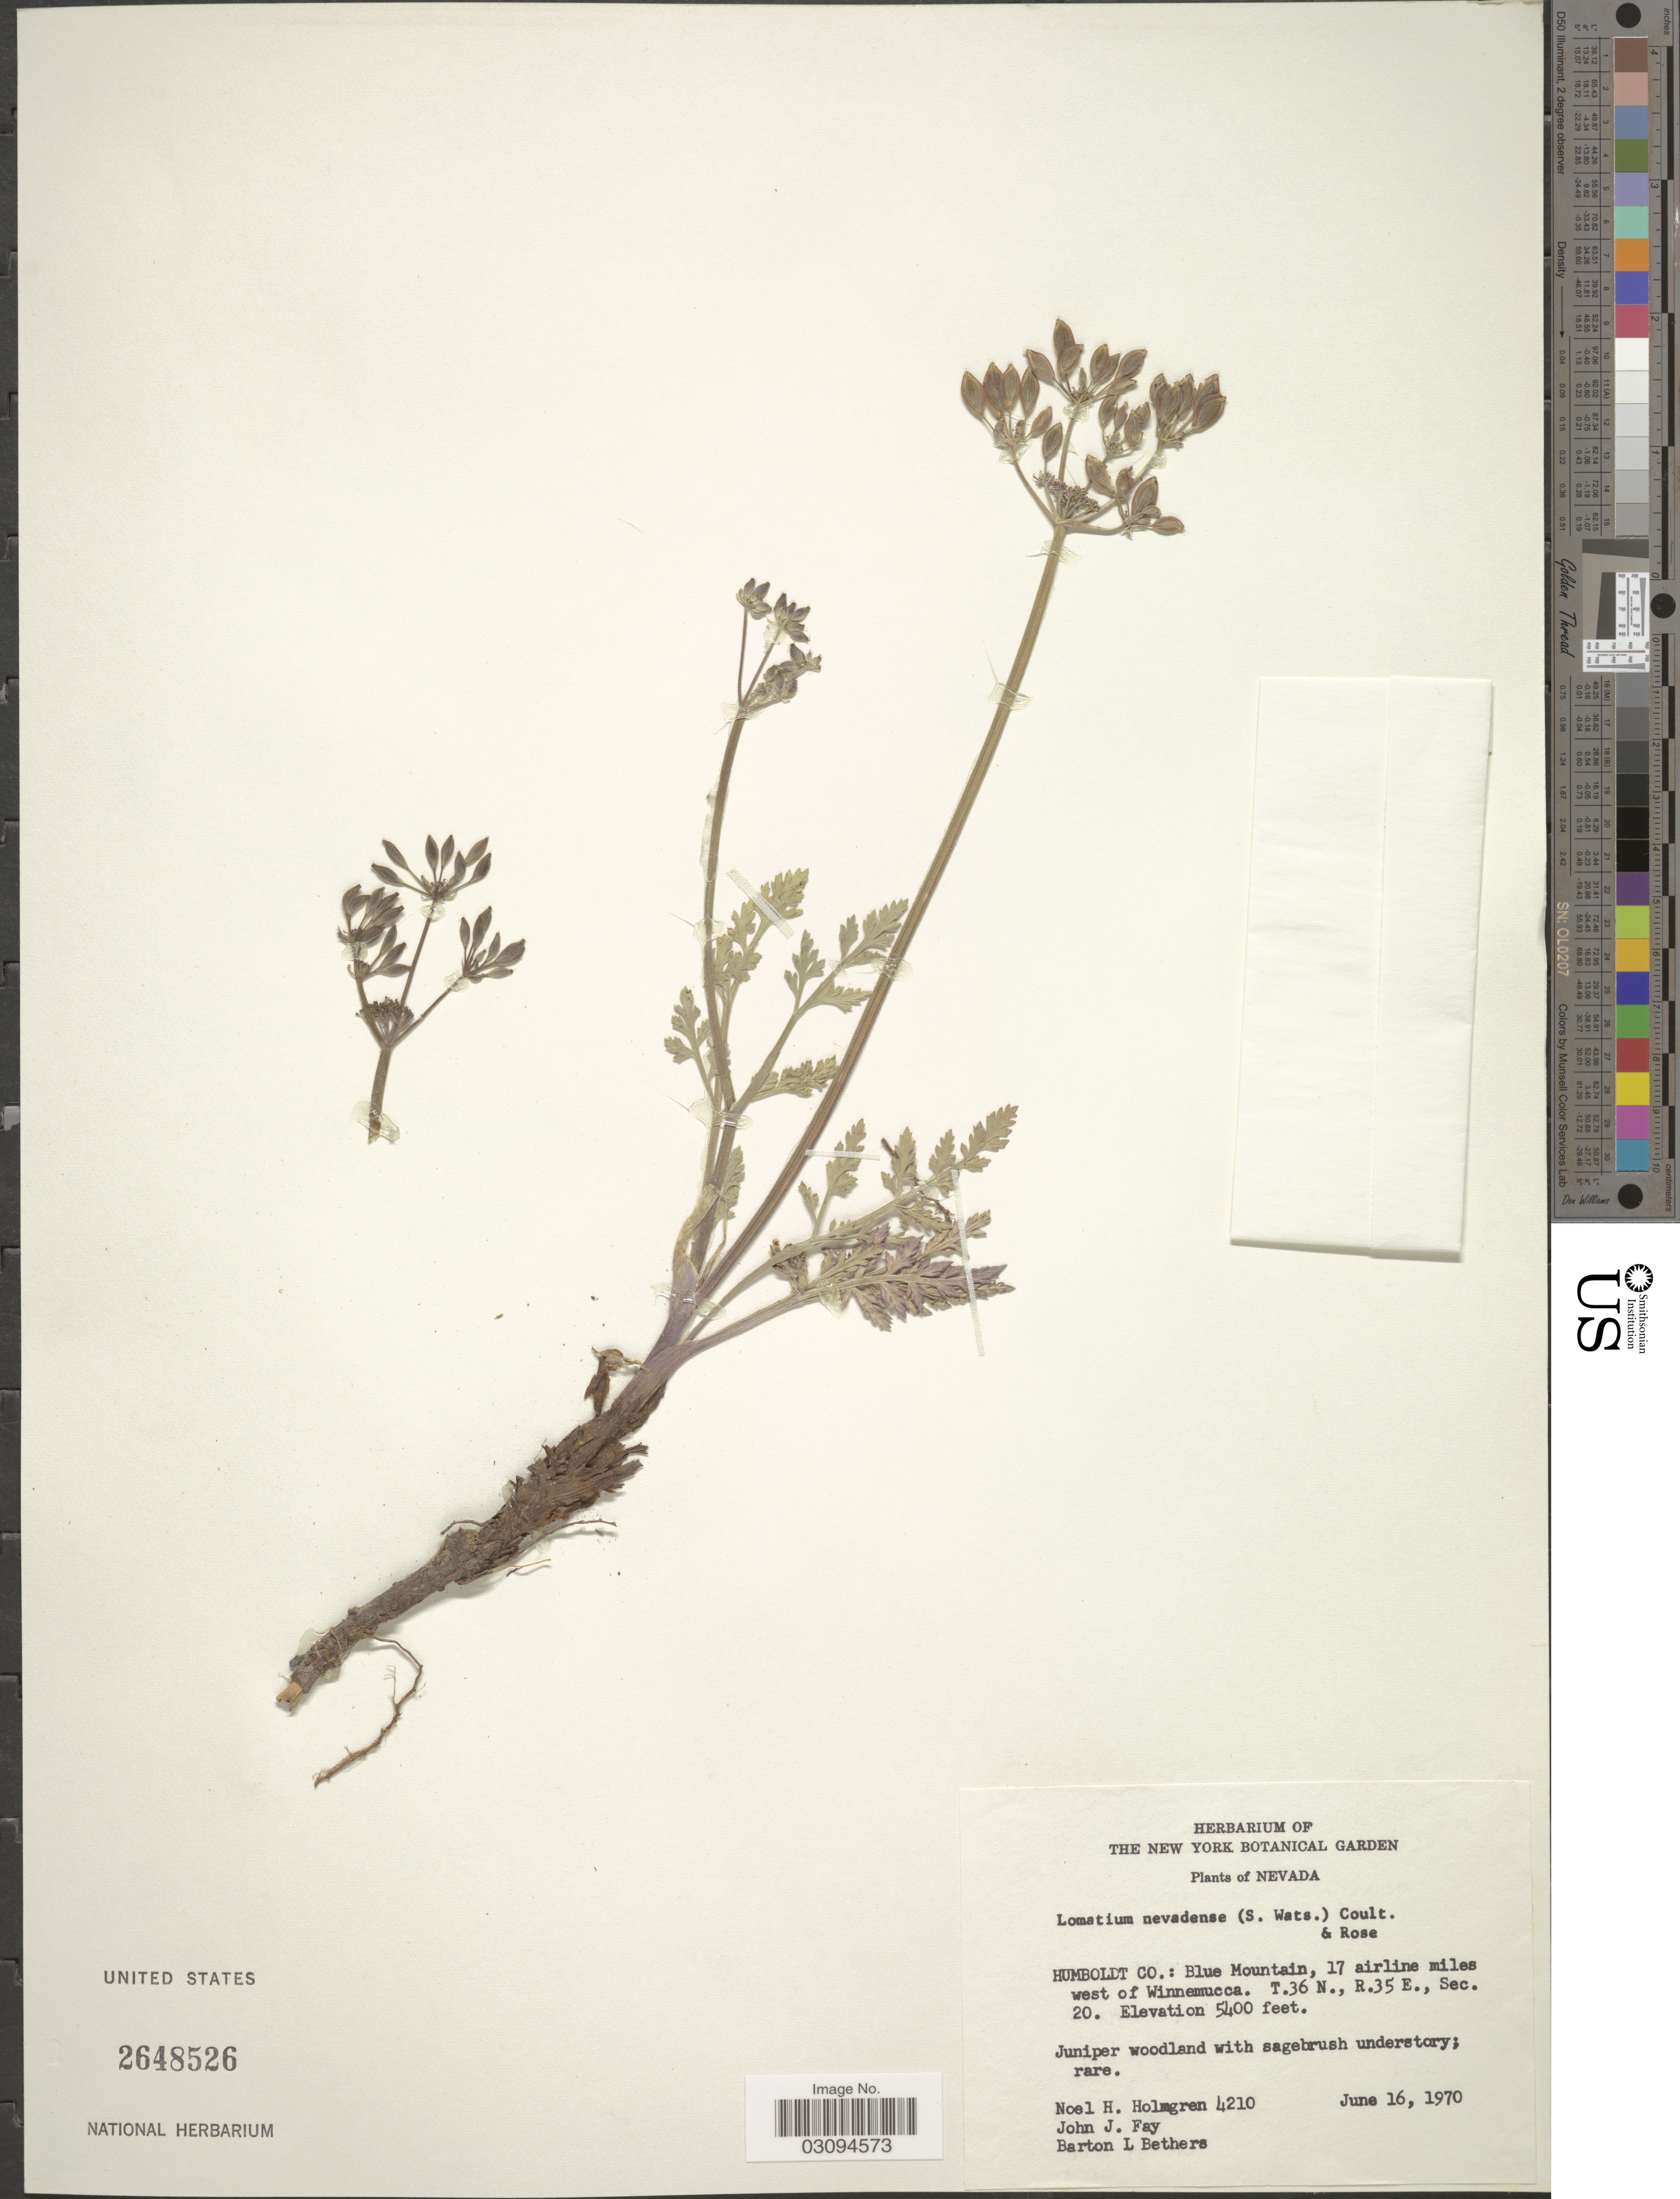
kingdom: Plantae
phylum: Tracheophyta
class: Magnoliopsida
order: Apiales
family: Apiaceae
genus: Lomatium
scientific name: Lomatium nevadense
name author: (S. Watson) J.M. Coult. & Rose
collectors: N. H. Holmgren, J. Fay & B. Bethers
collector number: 4210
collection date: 1970-06-16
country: United States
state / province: Nevada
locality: Humboldt Co.: Blue Mountain, 17 airline miles west of Winnemucca. T36N, R35E, Sec. 20.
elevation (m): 1646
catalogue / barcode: US 2648526